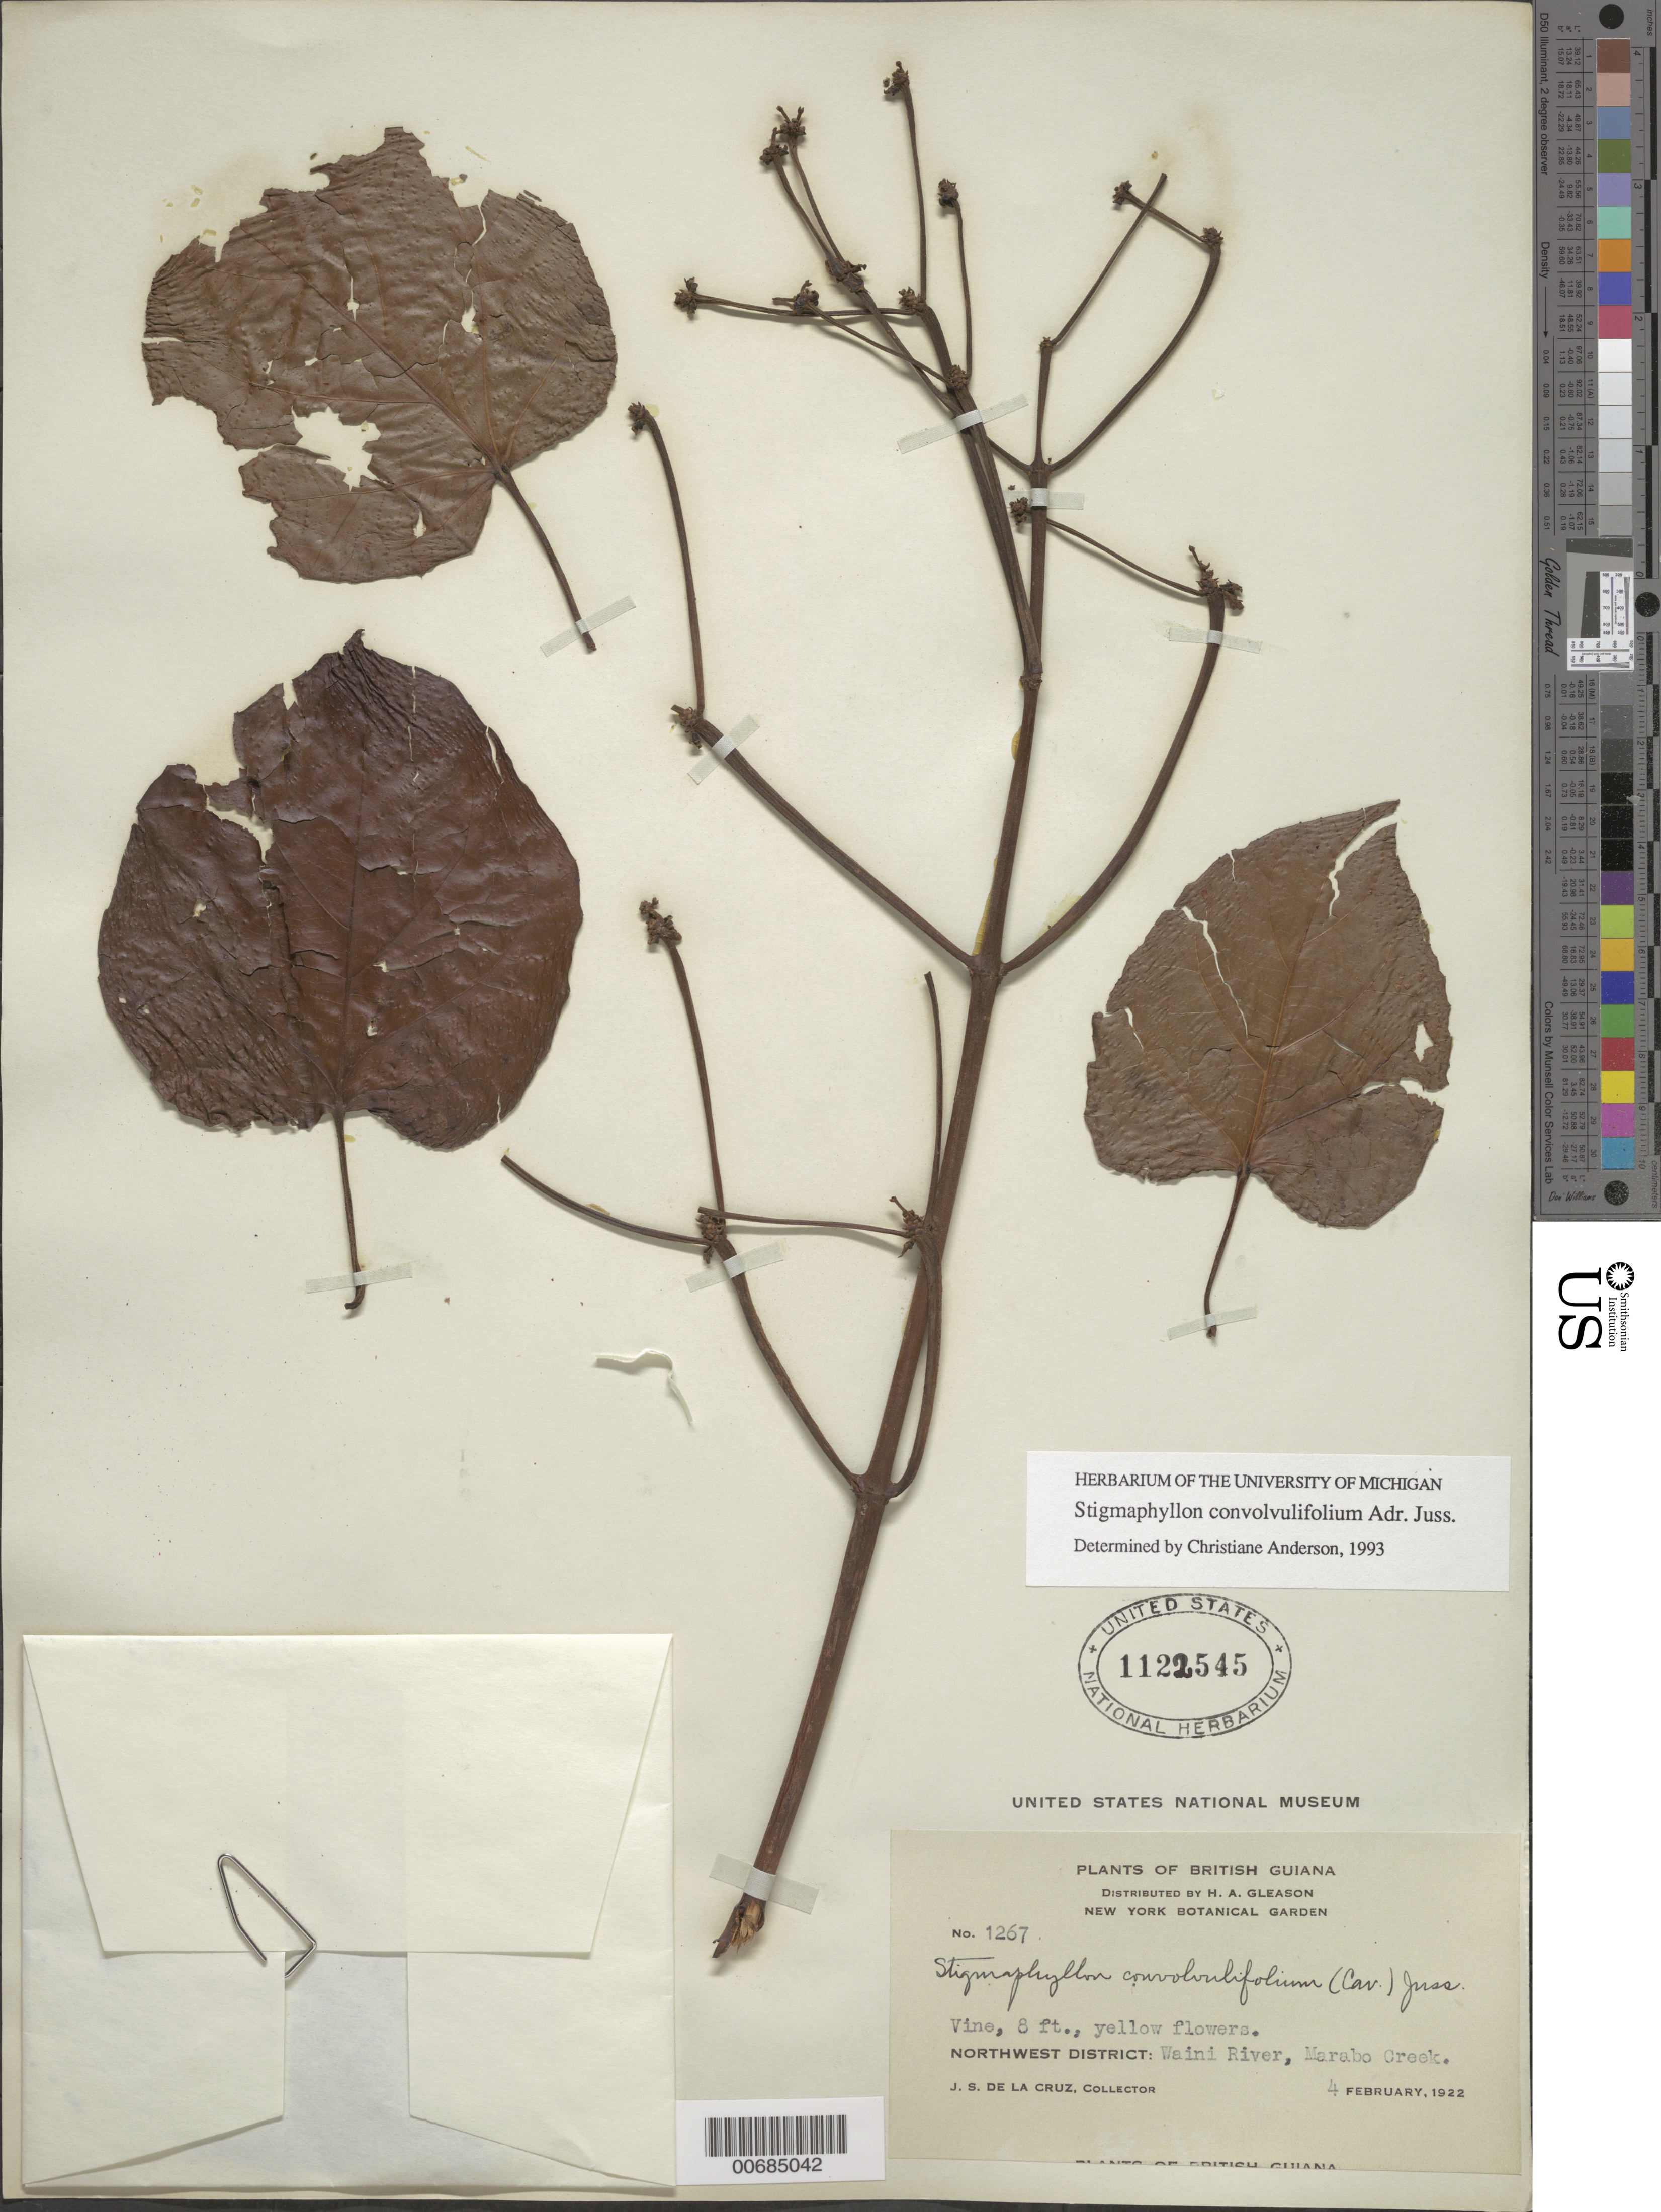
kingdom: Plantae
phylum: Tracheophyta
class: Magnoliopsida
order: Malpighiales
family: Malpighiaceae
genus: Stigmaphyllon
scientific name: Stigmaphyllon convolvulifolium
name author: A. Juss.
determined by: Anderson, C.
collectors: J. S. de la Cruz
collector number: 1267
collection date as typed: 4-Feb-22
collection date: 1922-02-04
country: Guyana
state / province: Barima-Waini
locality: Waini River, Marabo Creek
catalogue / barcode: US 1122545